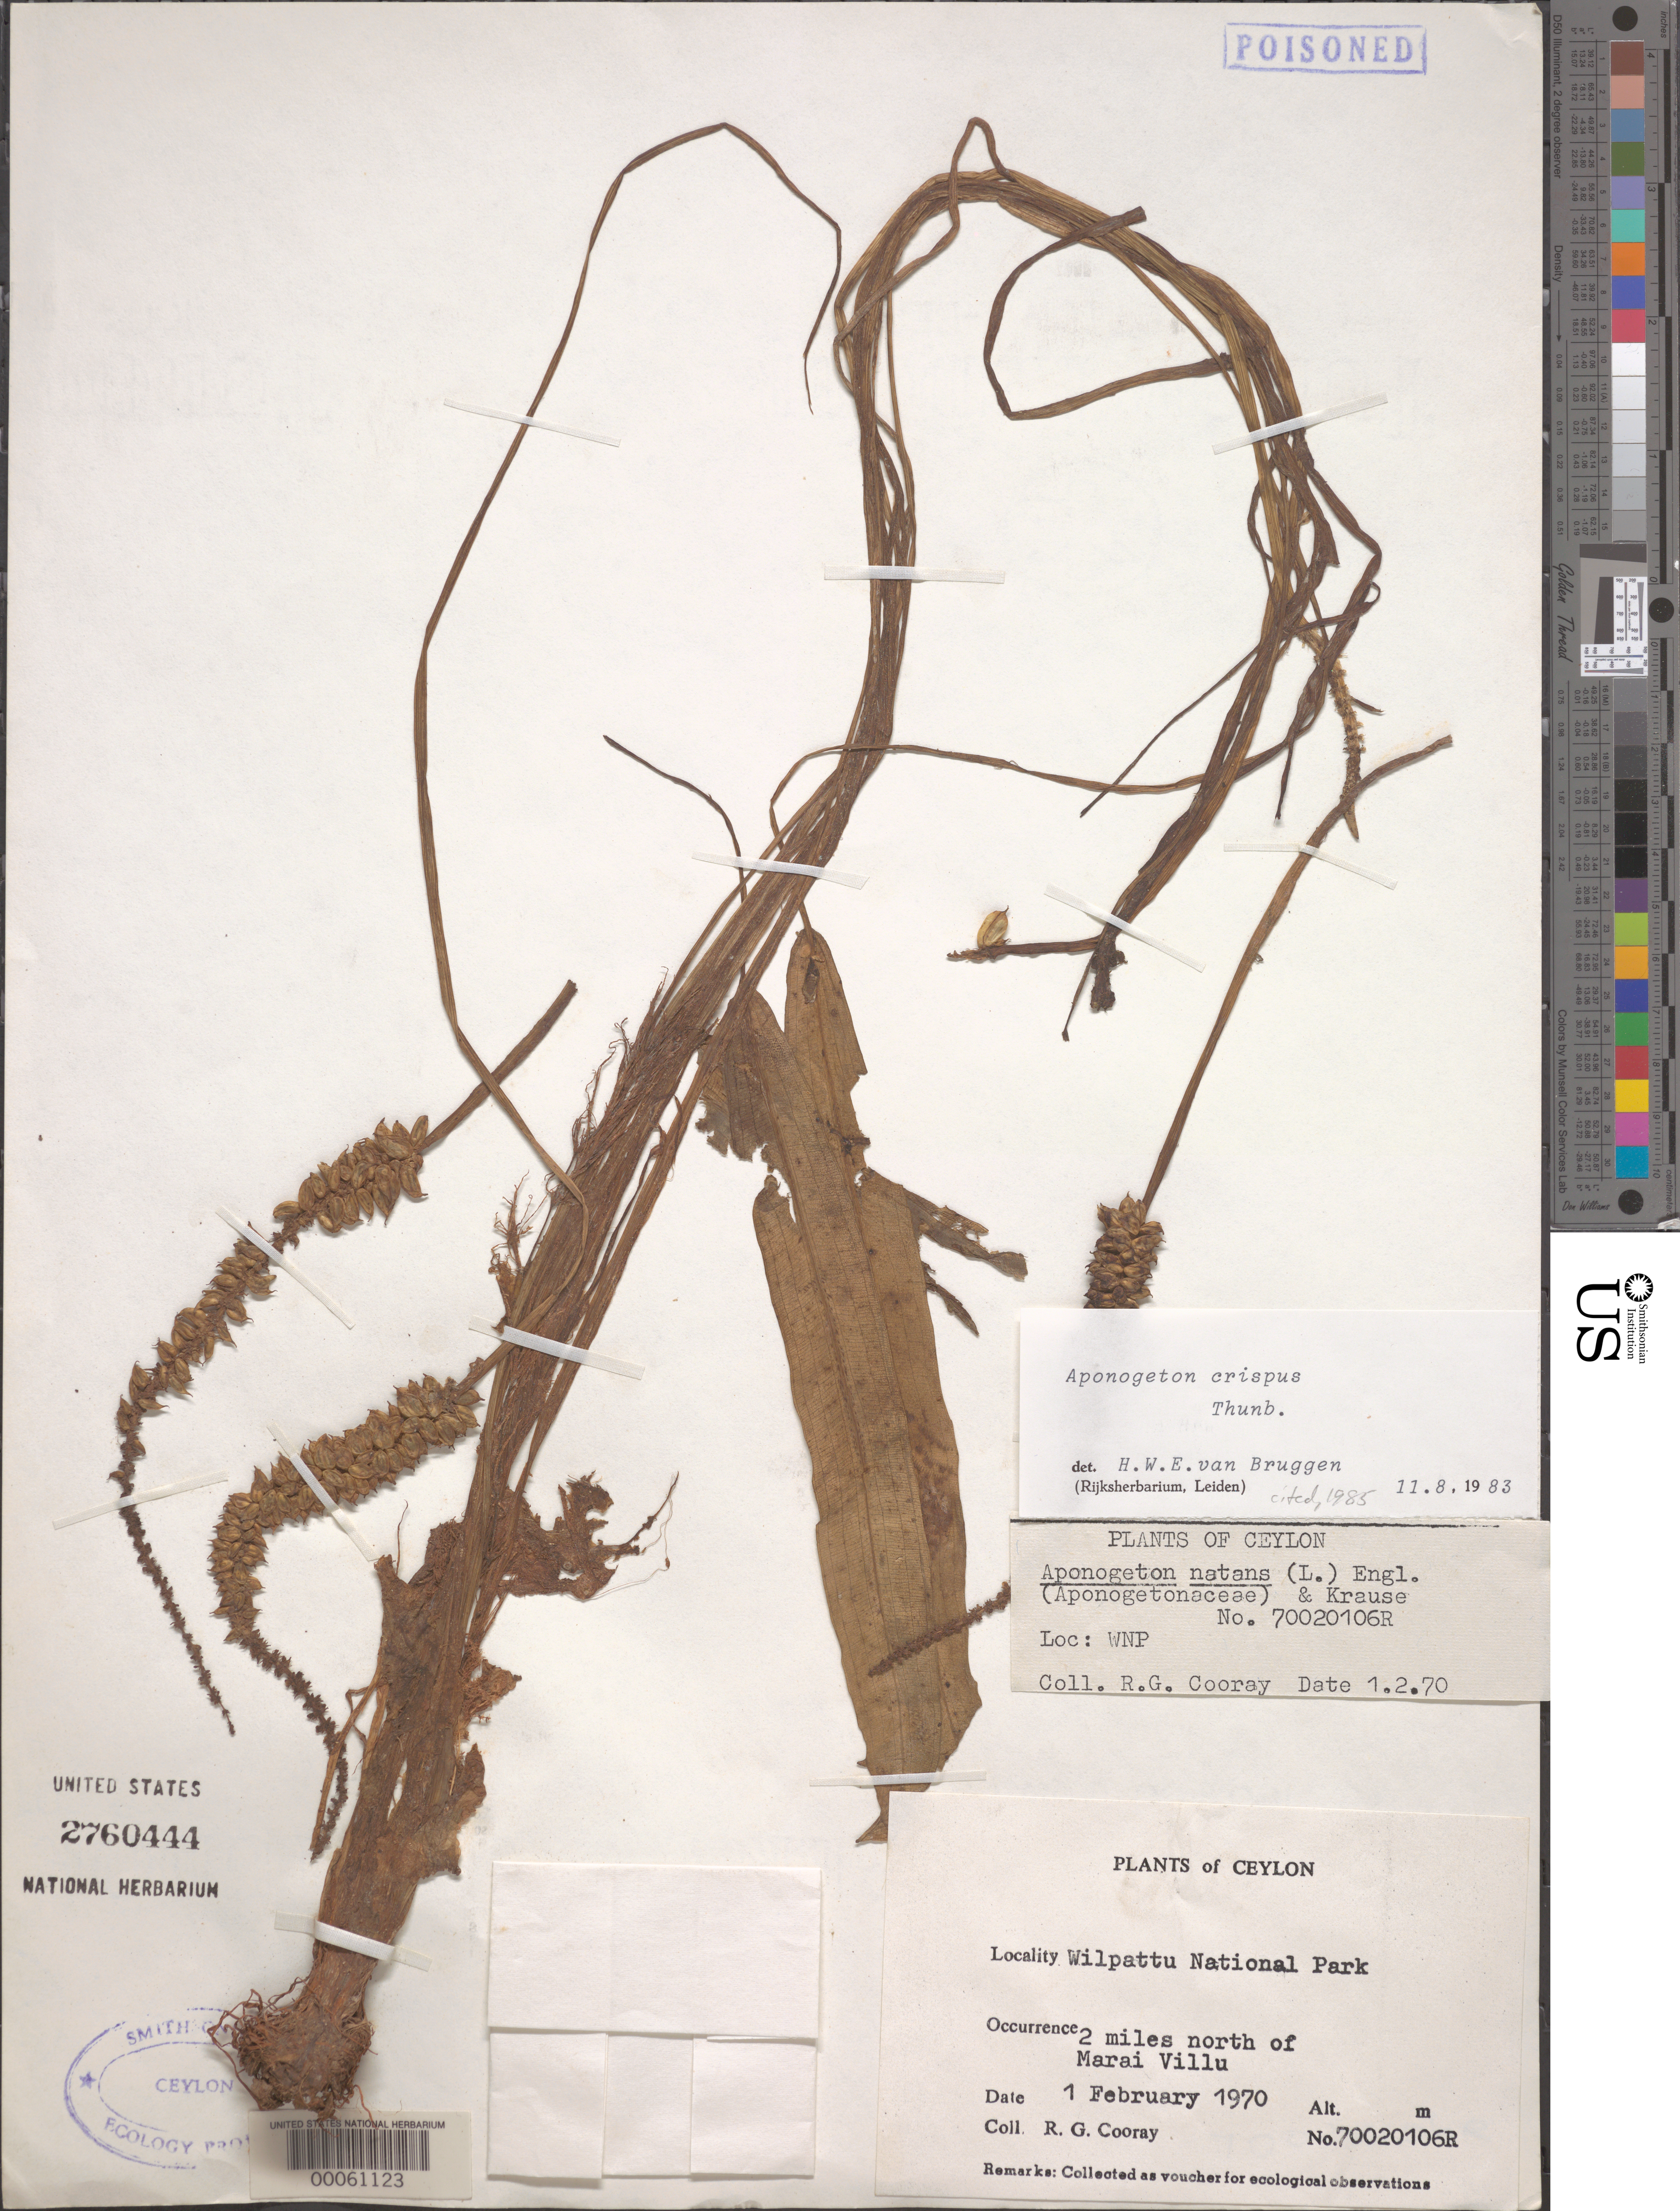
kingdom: Plantae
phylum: Tracheophyta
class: Liliopsida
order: Alismatales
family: Aponogetonaceae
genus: Aponogeton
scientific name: Aponogeton crispus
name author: Thunb.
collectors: R. Cooray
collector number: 70020106r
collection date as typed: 01 Feb 1970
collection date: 1970-02-01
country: Sri Lanka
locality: Wilpattu national park 2 miles north of marai villu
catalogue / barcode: US 2760444